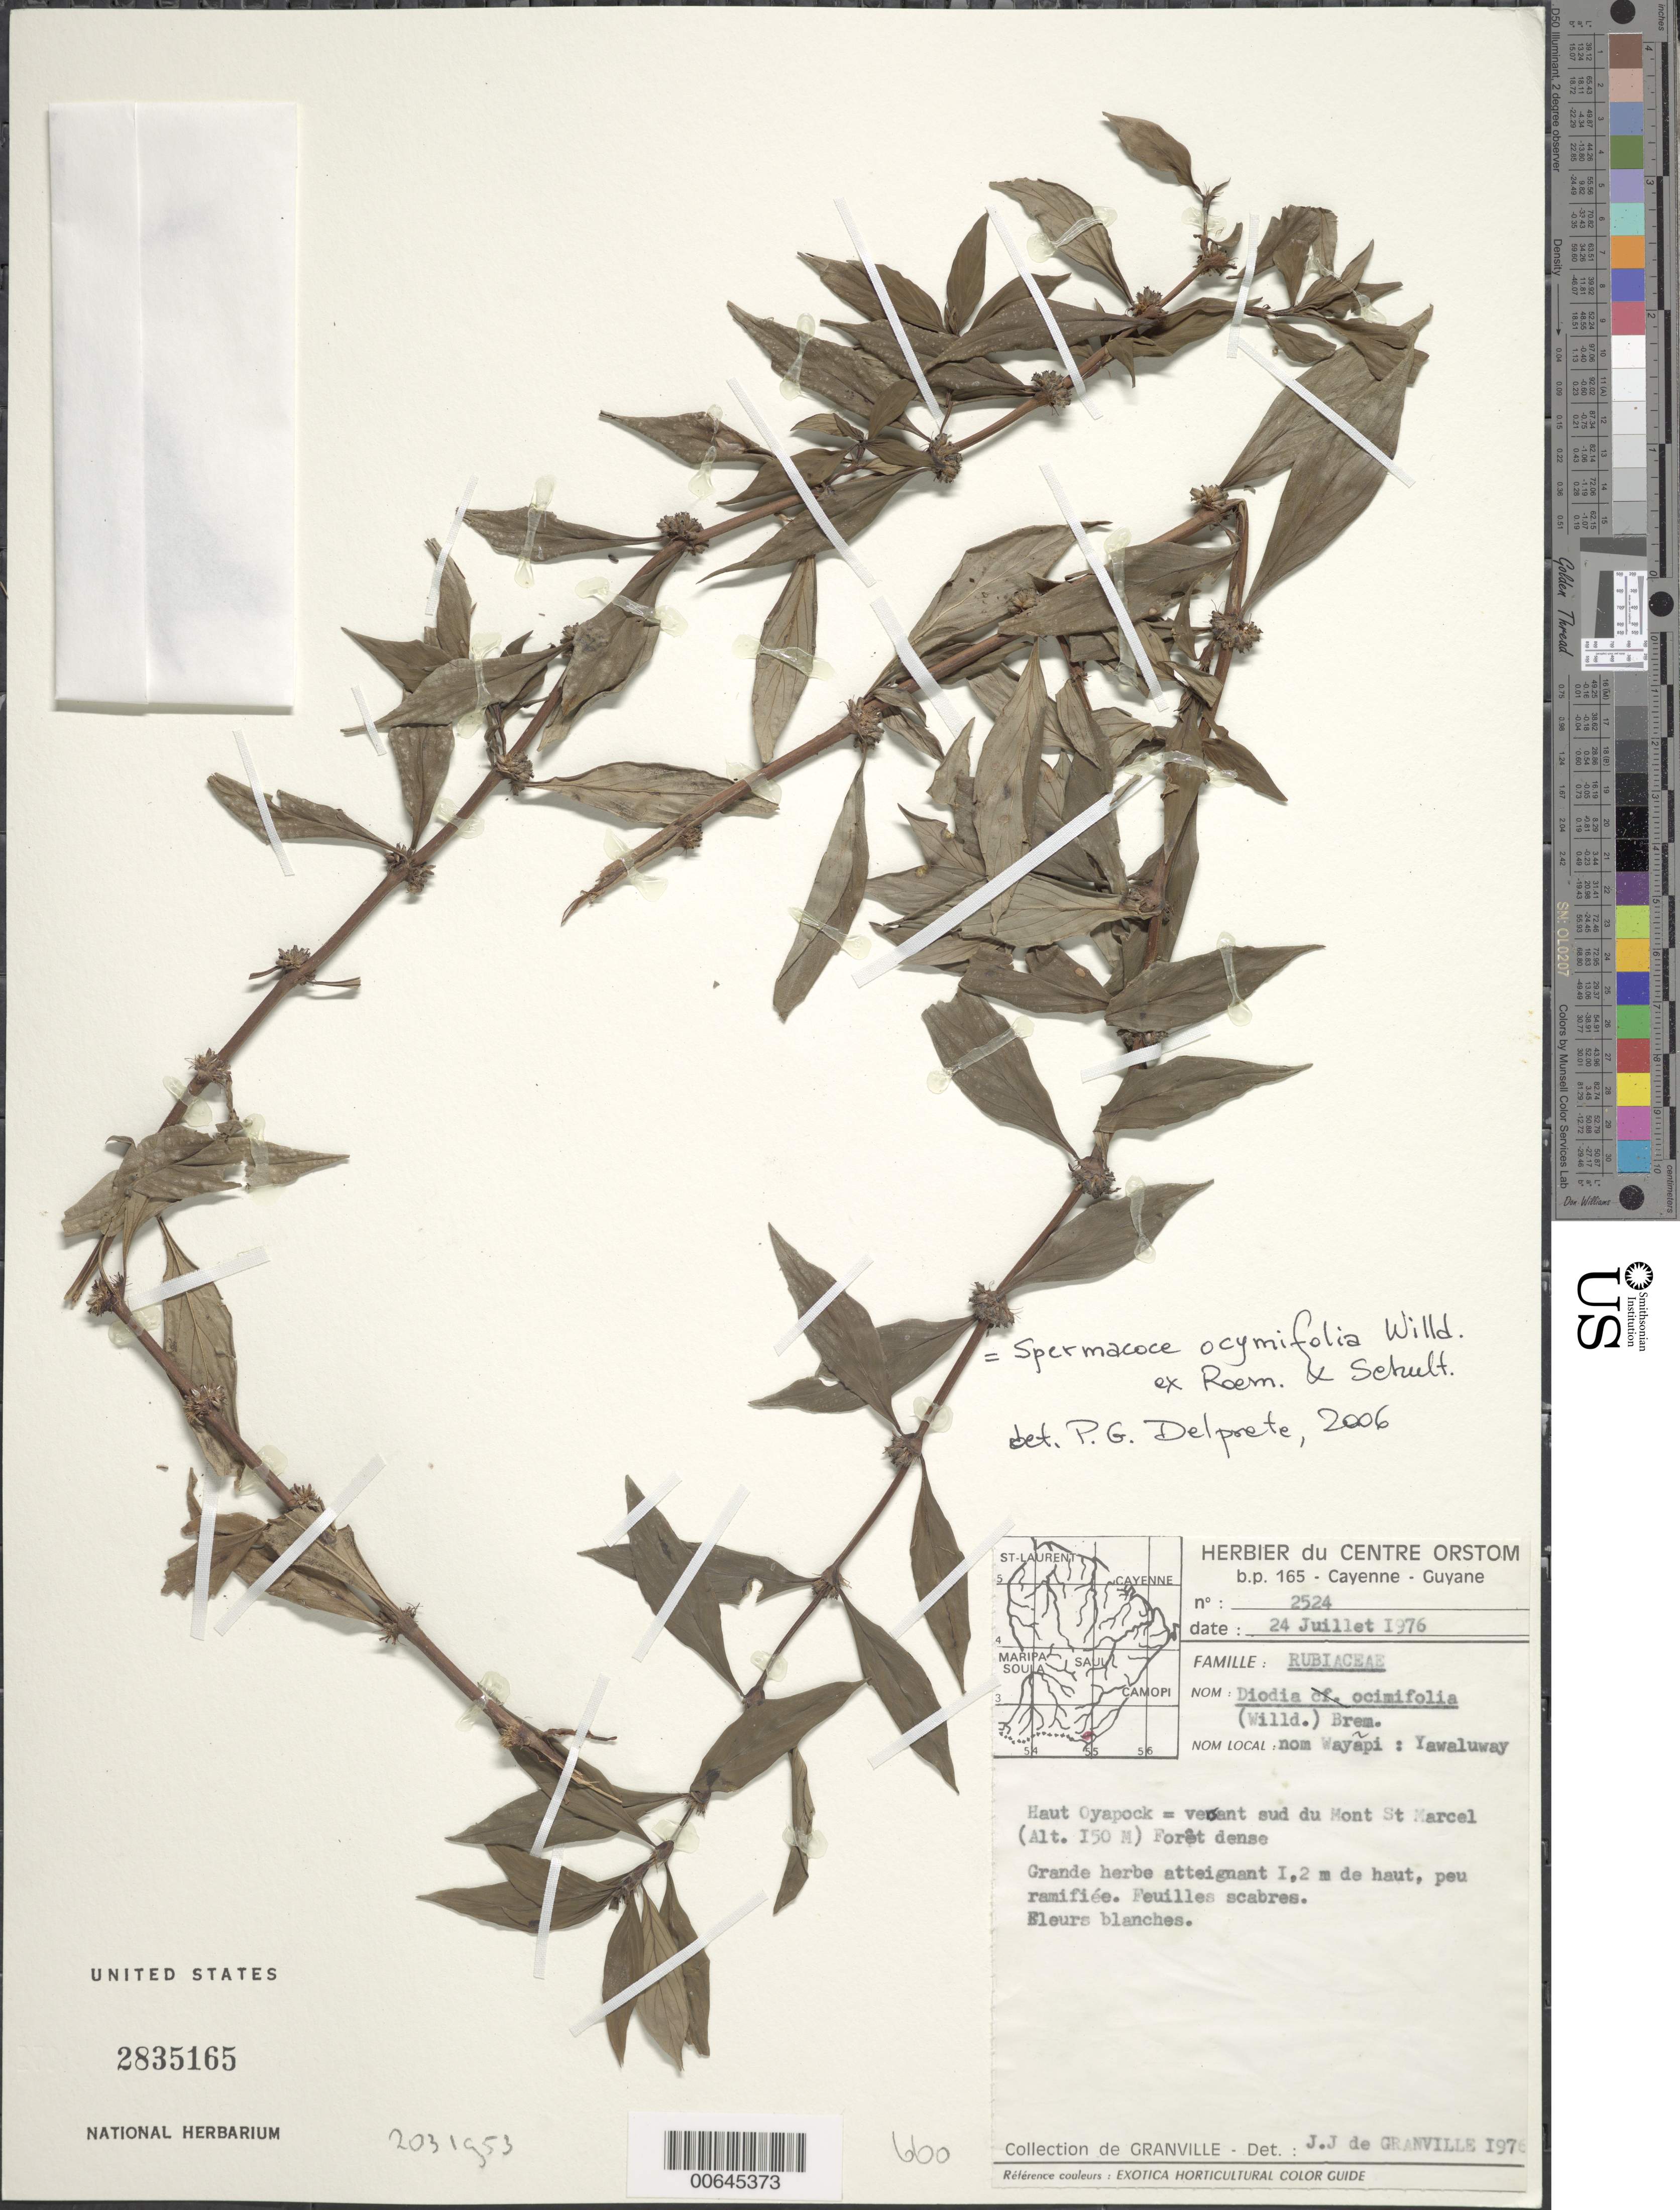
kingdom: Plantae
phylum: Tracheophyta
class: Magnoliopsida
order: Gentianales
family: Rubiaceae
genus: Spermacoce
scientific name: Spermacoce ocymifolia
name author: Willd. ex Roem. & Schult.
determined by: Delprete, P. G., Herb. de Guyane Cay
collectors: J.-J. de Granville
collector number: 2524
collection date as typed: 24-Jul-75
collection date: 1975-07-24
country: French Guiana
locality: Haut Oyapock, versant S du Mont St. Marcel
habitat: Foret dense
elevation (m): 150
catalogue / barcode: US 2835165